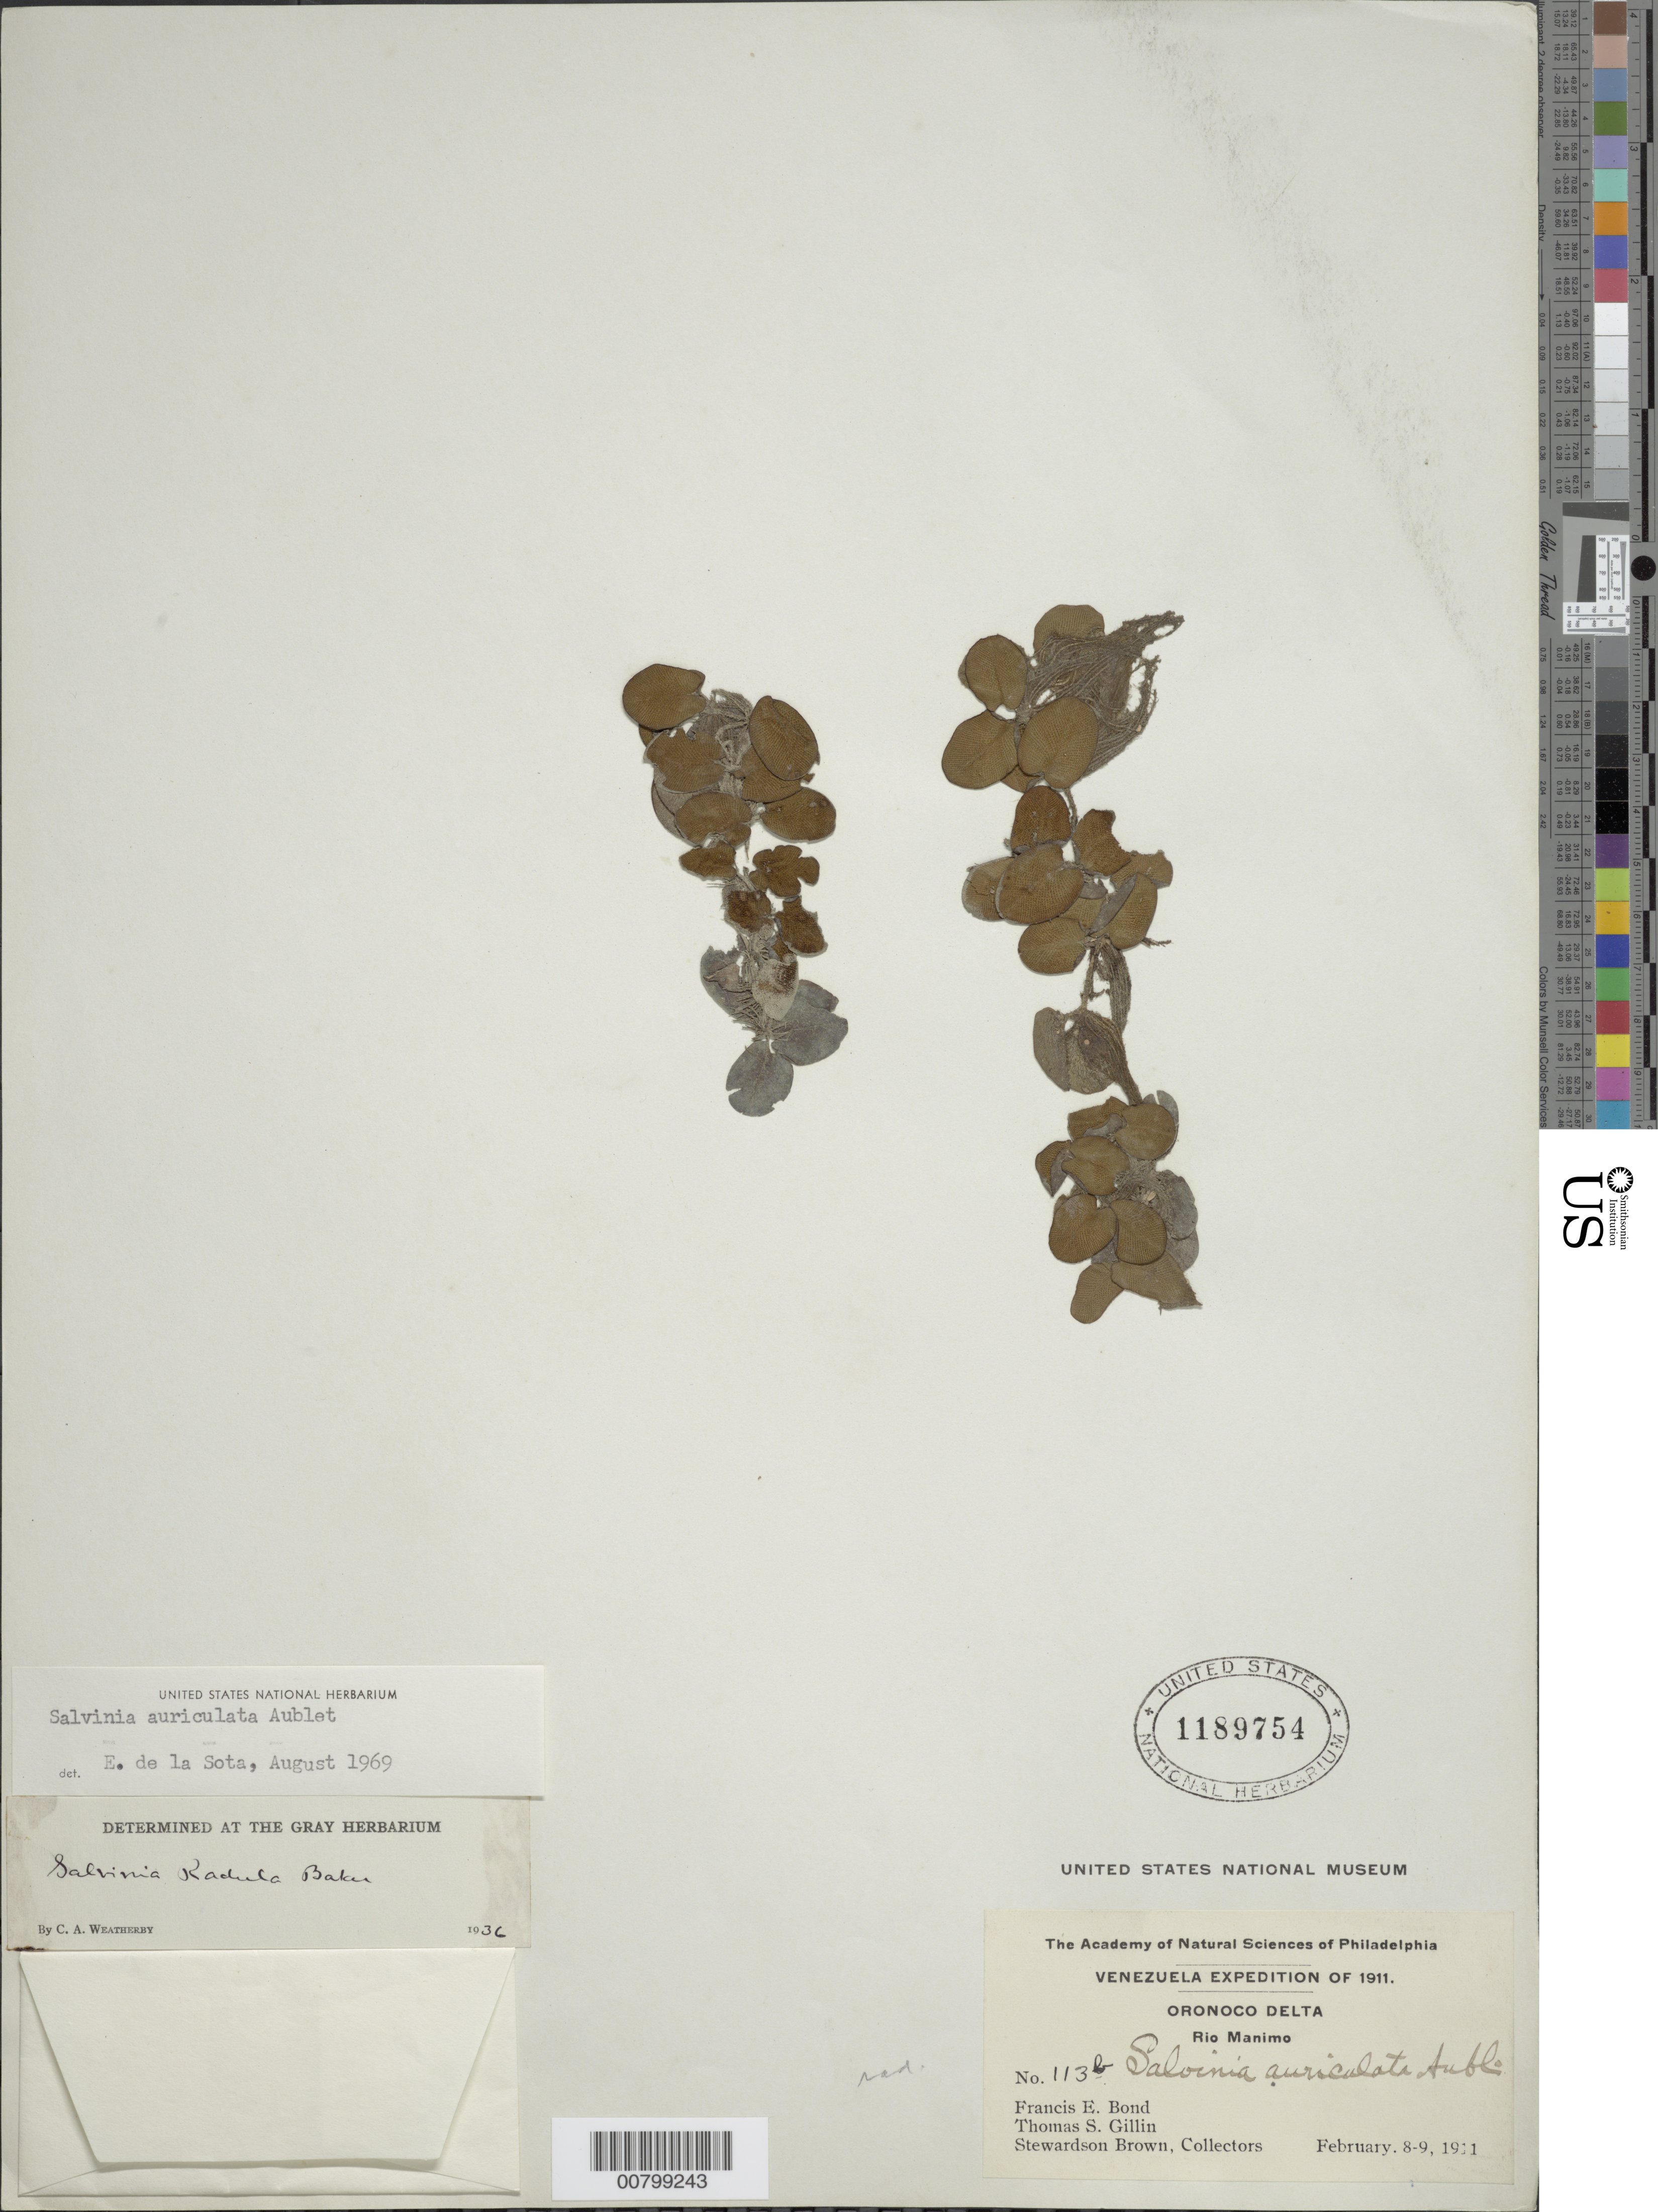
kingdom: Plantae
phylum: Tracheophyta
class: Polypodiopsida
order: Salviniales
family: Salviniaceae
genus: Salvinia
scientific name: Salvinia auriculata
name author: Aubl.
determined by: Sota, E. R. de la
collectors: F. Bond, T. Gillin & S. Brown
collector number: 113 b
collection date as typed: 8-9 February 1911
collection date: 1911-02-08/1911-02-09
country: Venezuela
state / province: Monagas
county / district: Maturin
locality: Oronoco Delta along Rio Guanipa, including Indian and Creole villages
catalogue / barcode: US 1189754